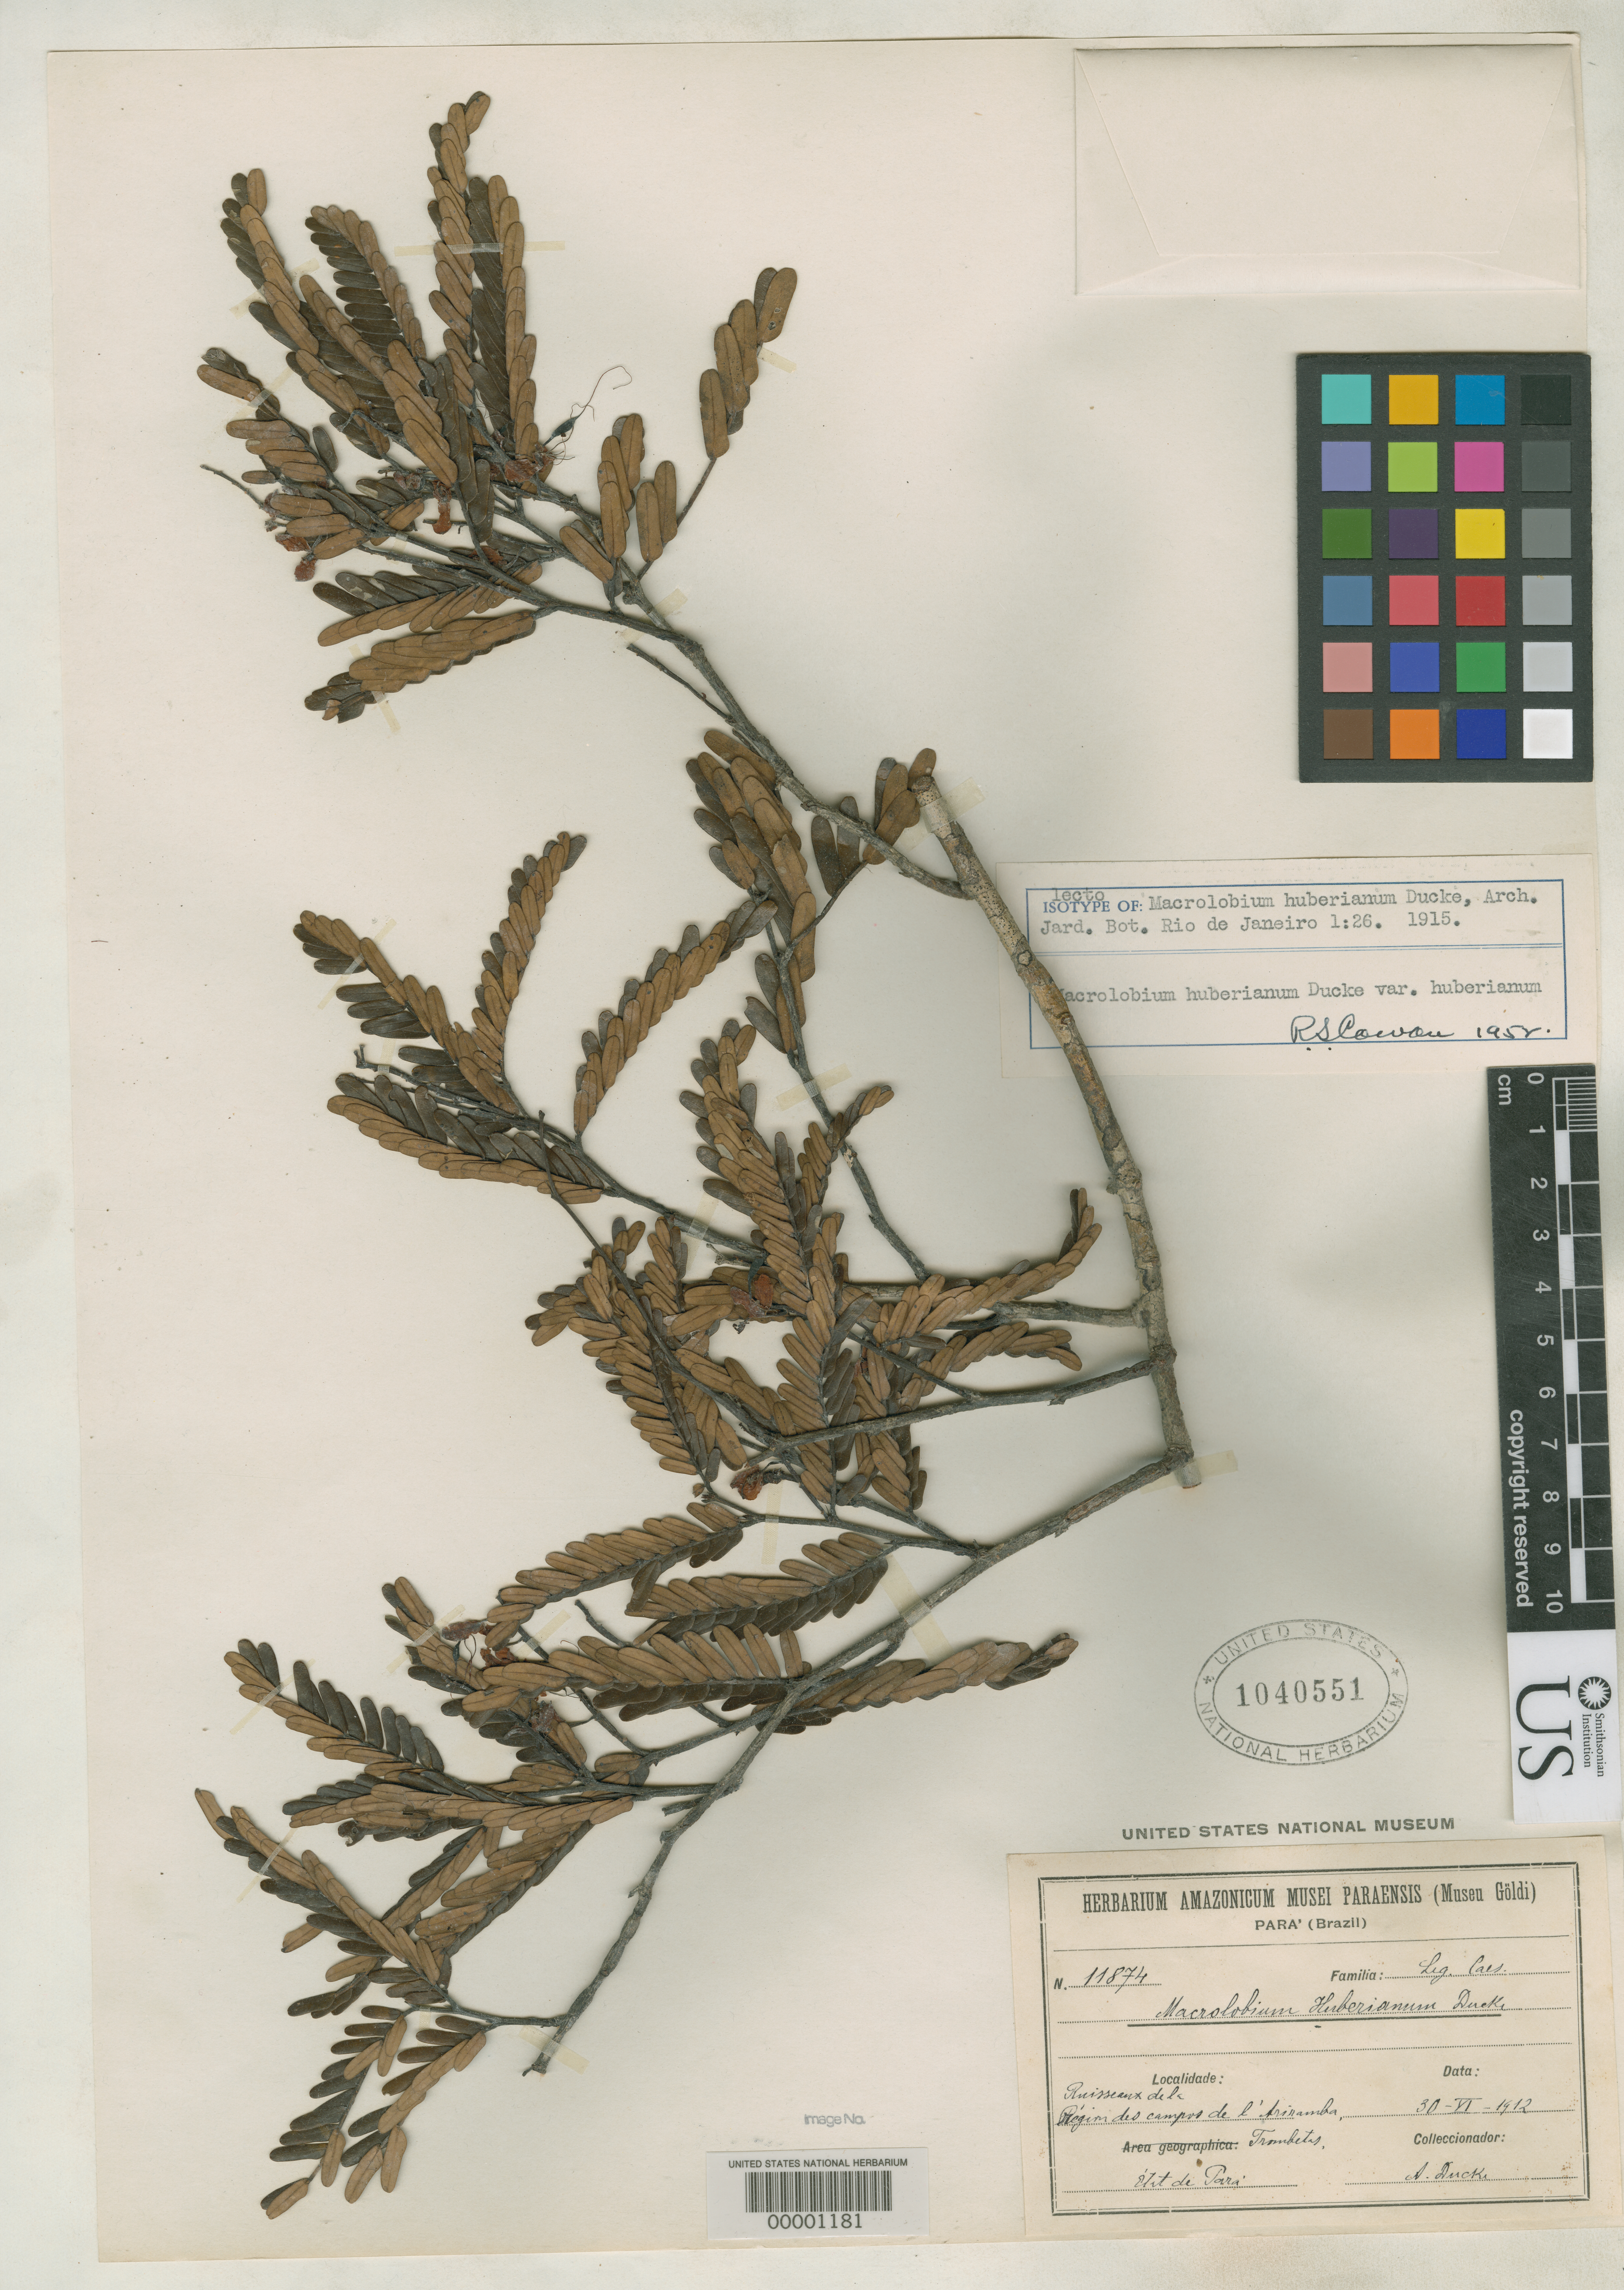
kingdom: Plantae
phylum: Tracheophyta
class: Magnoliopsida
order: Fabales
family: Fabaceae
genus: Macrolobium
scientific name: Macrolobium huberianum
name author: Ducke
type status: Isolectotype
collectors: A. Ducke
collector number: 11874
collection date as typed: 30 Jun 1912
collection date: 1912-06-30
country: Brazil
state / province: Pará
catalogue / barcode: US 1040551